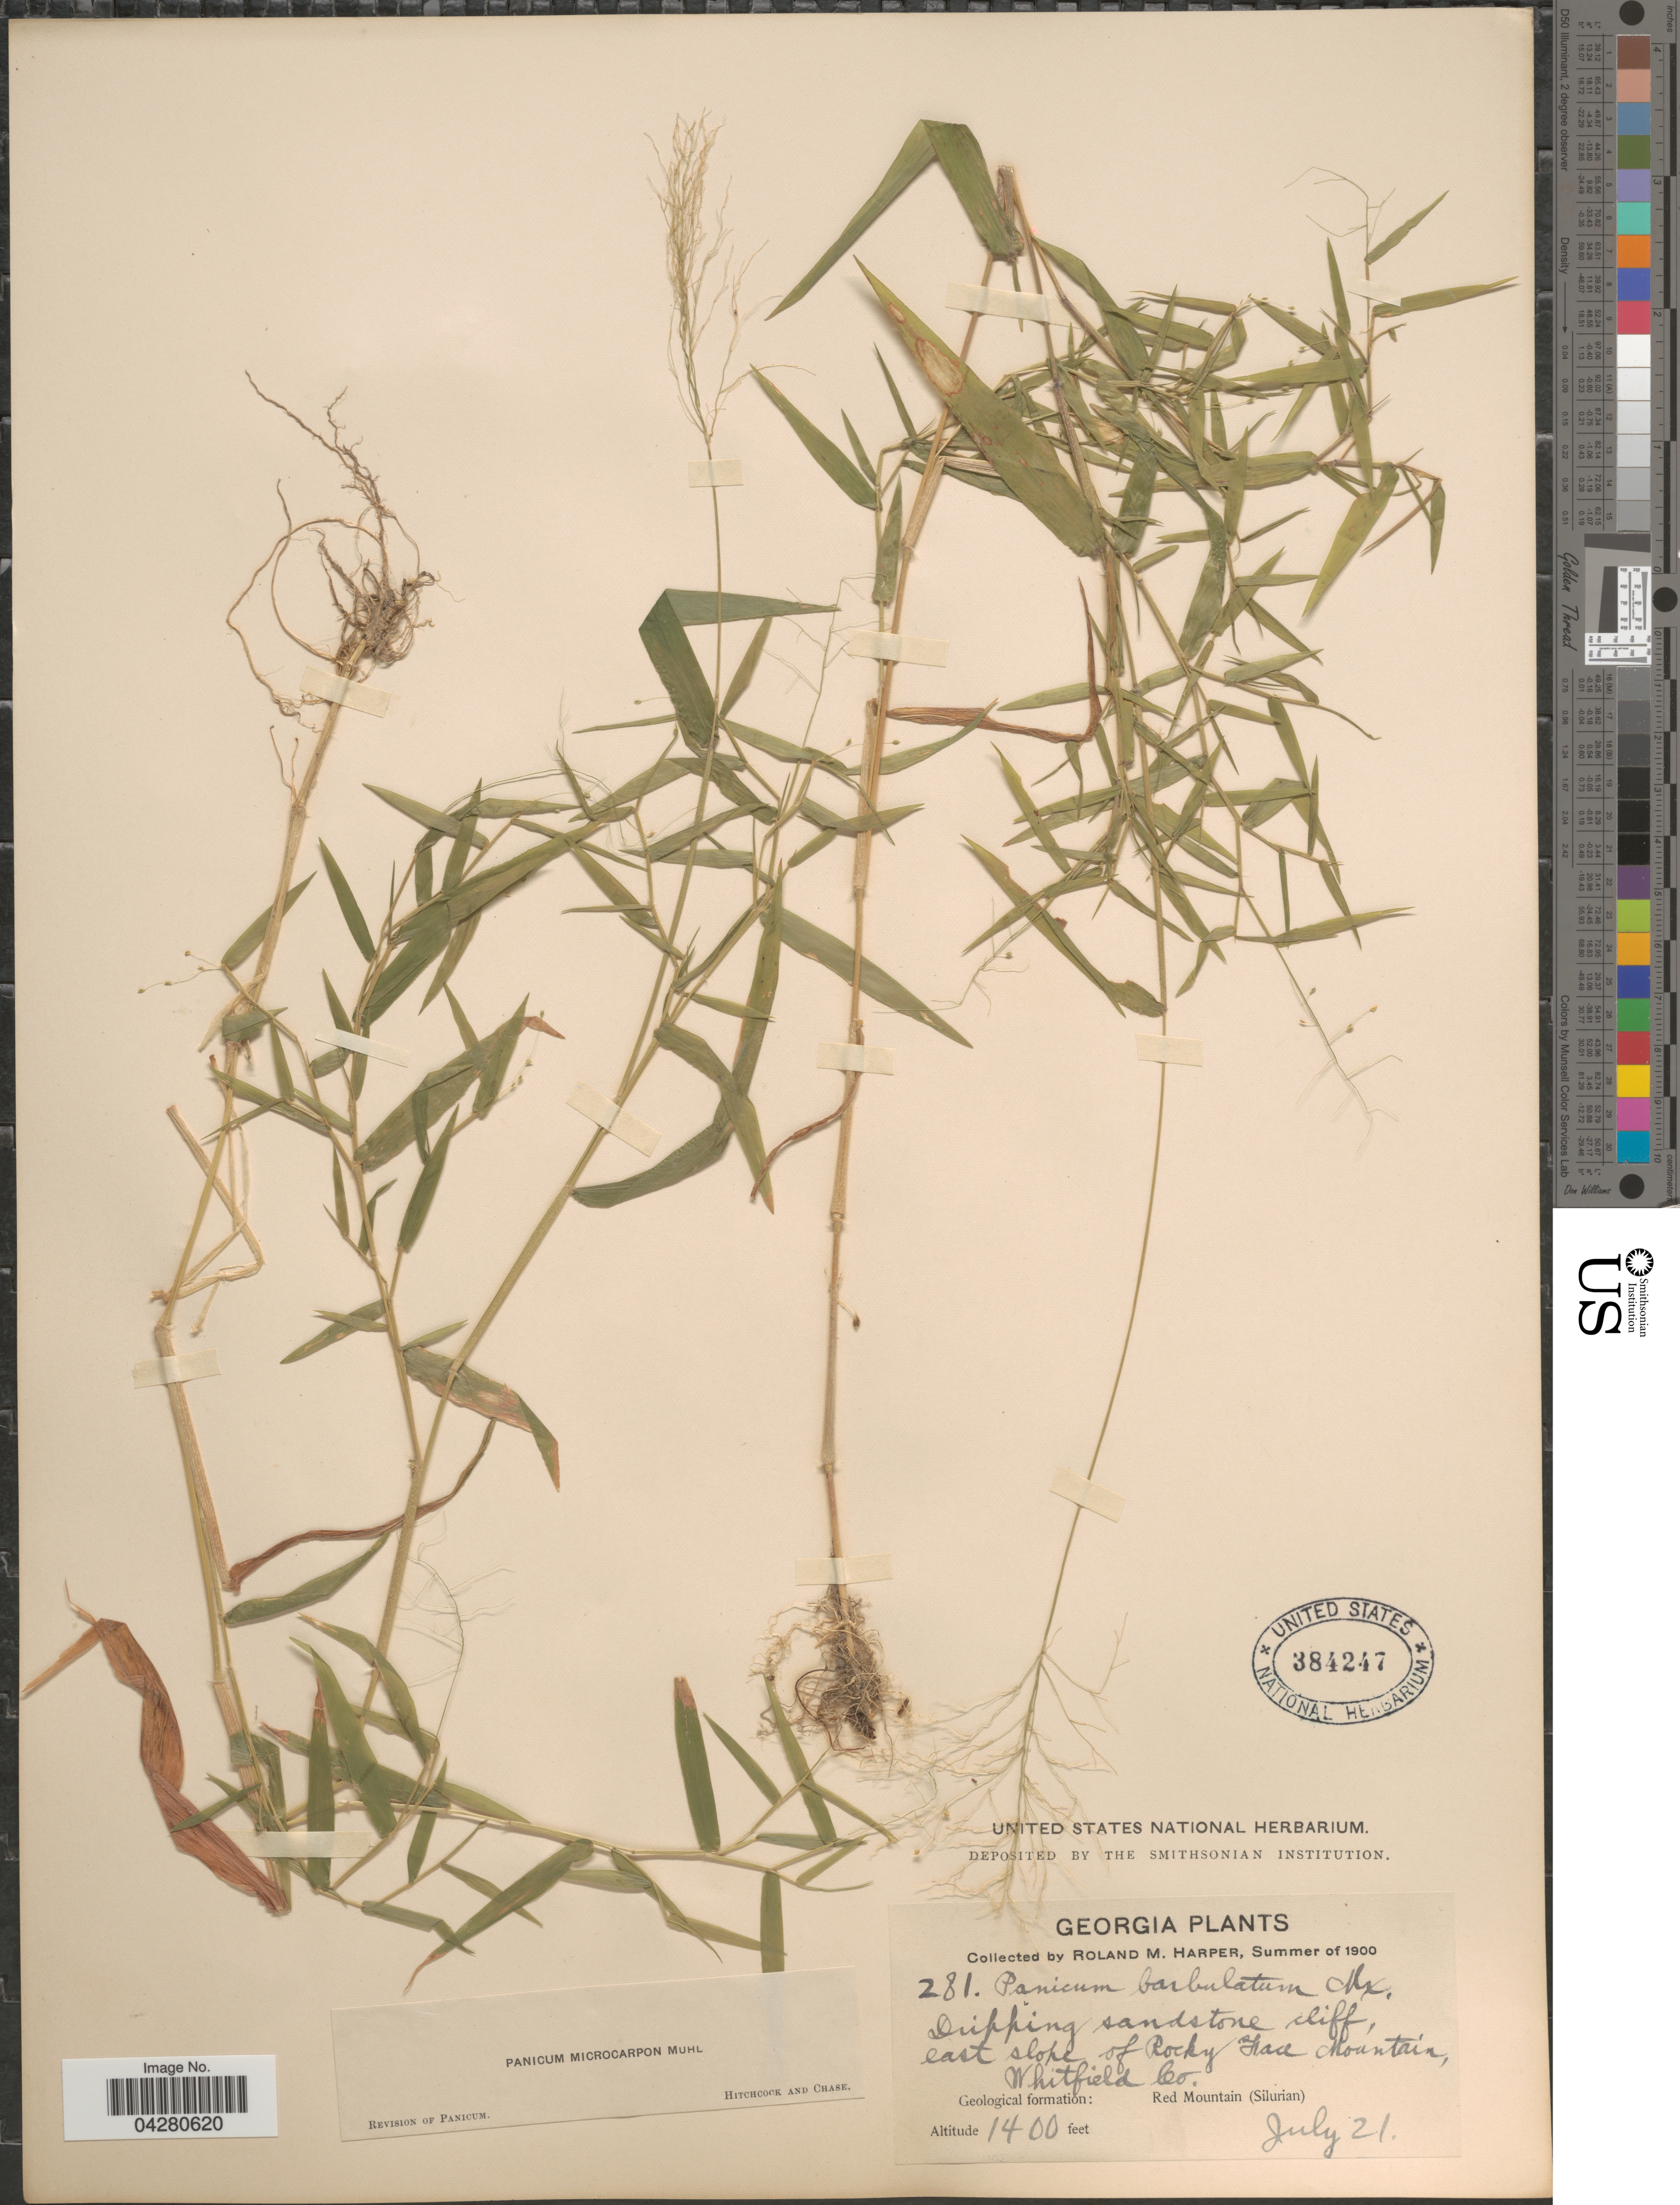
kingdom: Plantae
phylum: Tracheophyta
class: Liliopsida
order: Poales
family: Poaceae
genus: Dichanthelium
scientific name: Dichanthelium dichotomum var. dichotomum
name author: (L.) Gould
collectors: R. M. Harper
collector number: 281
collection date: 1900-07-21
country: United States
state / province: Georgia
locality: East slope of Rocky Face Mountain, Whitfield Co. Geological formation: Red Mountain (Silurian).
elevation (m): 427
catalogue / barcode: US 384247